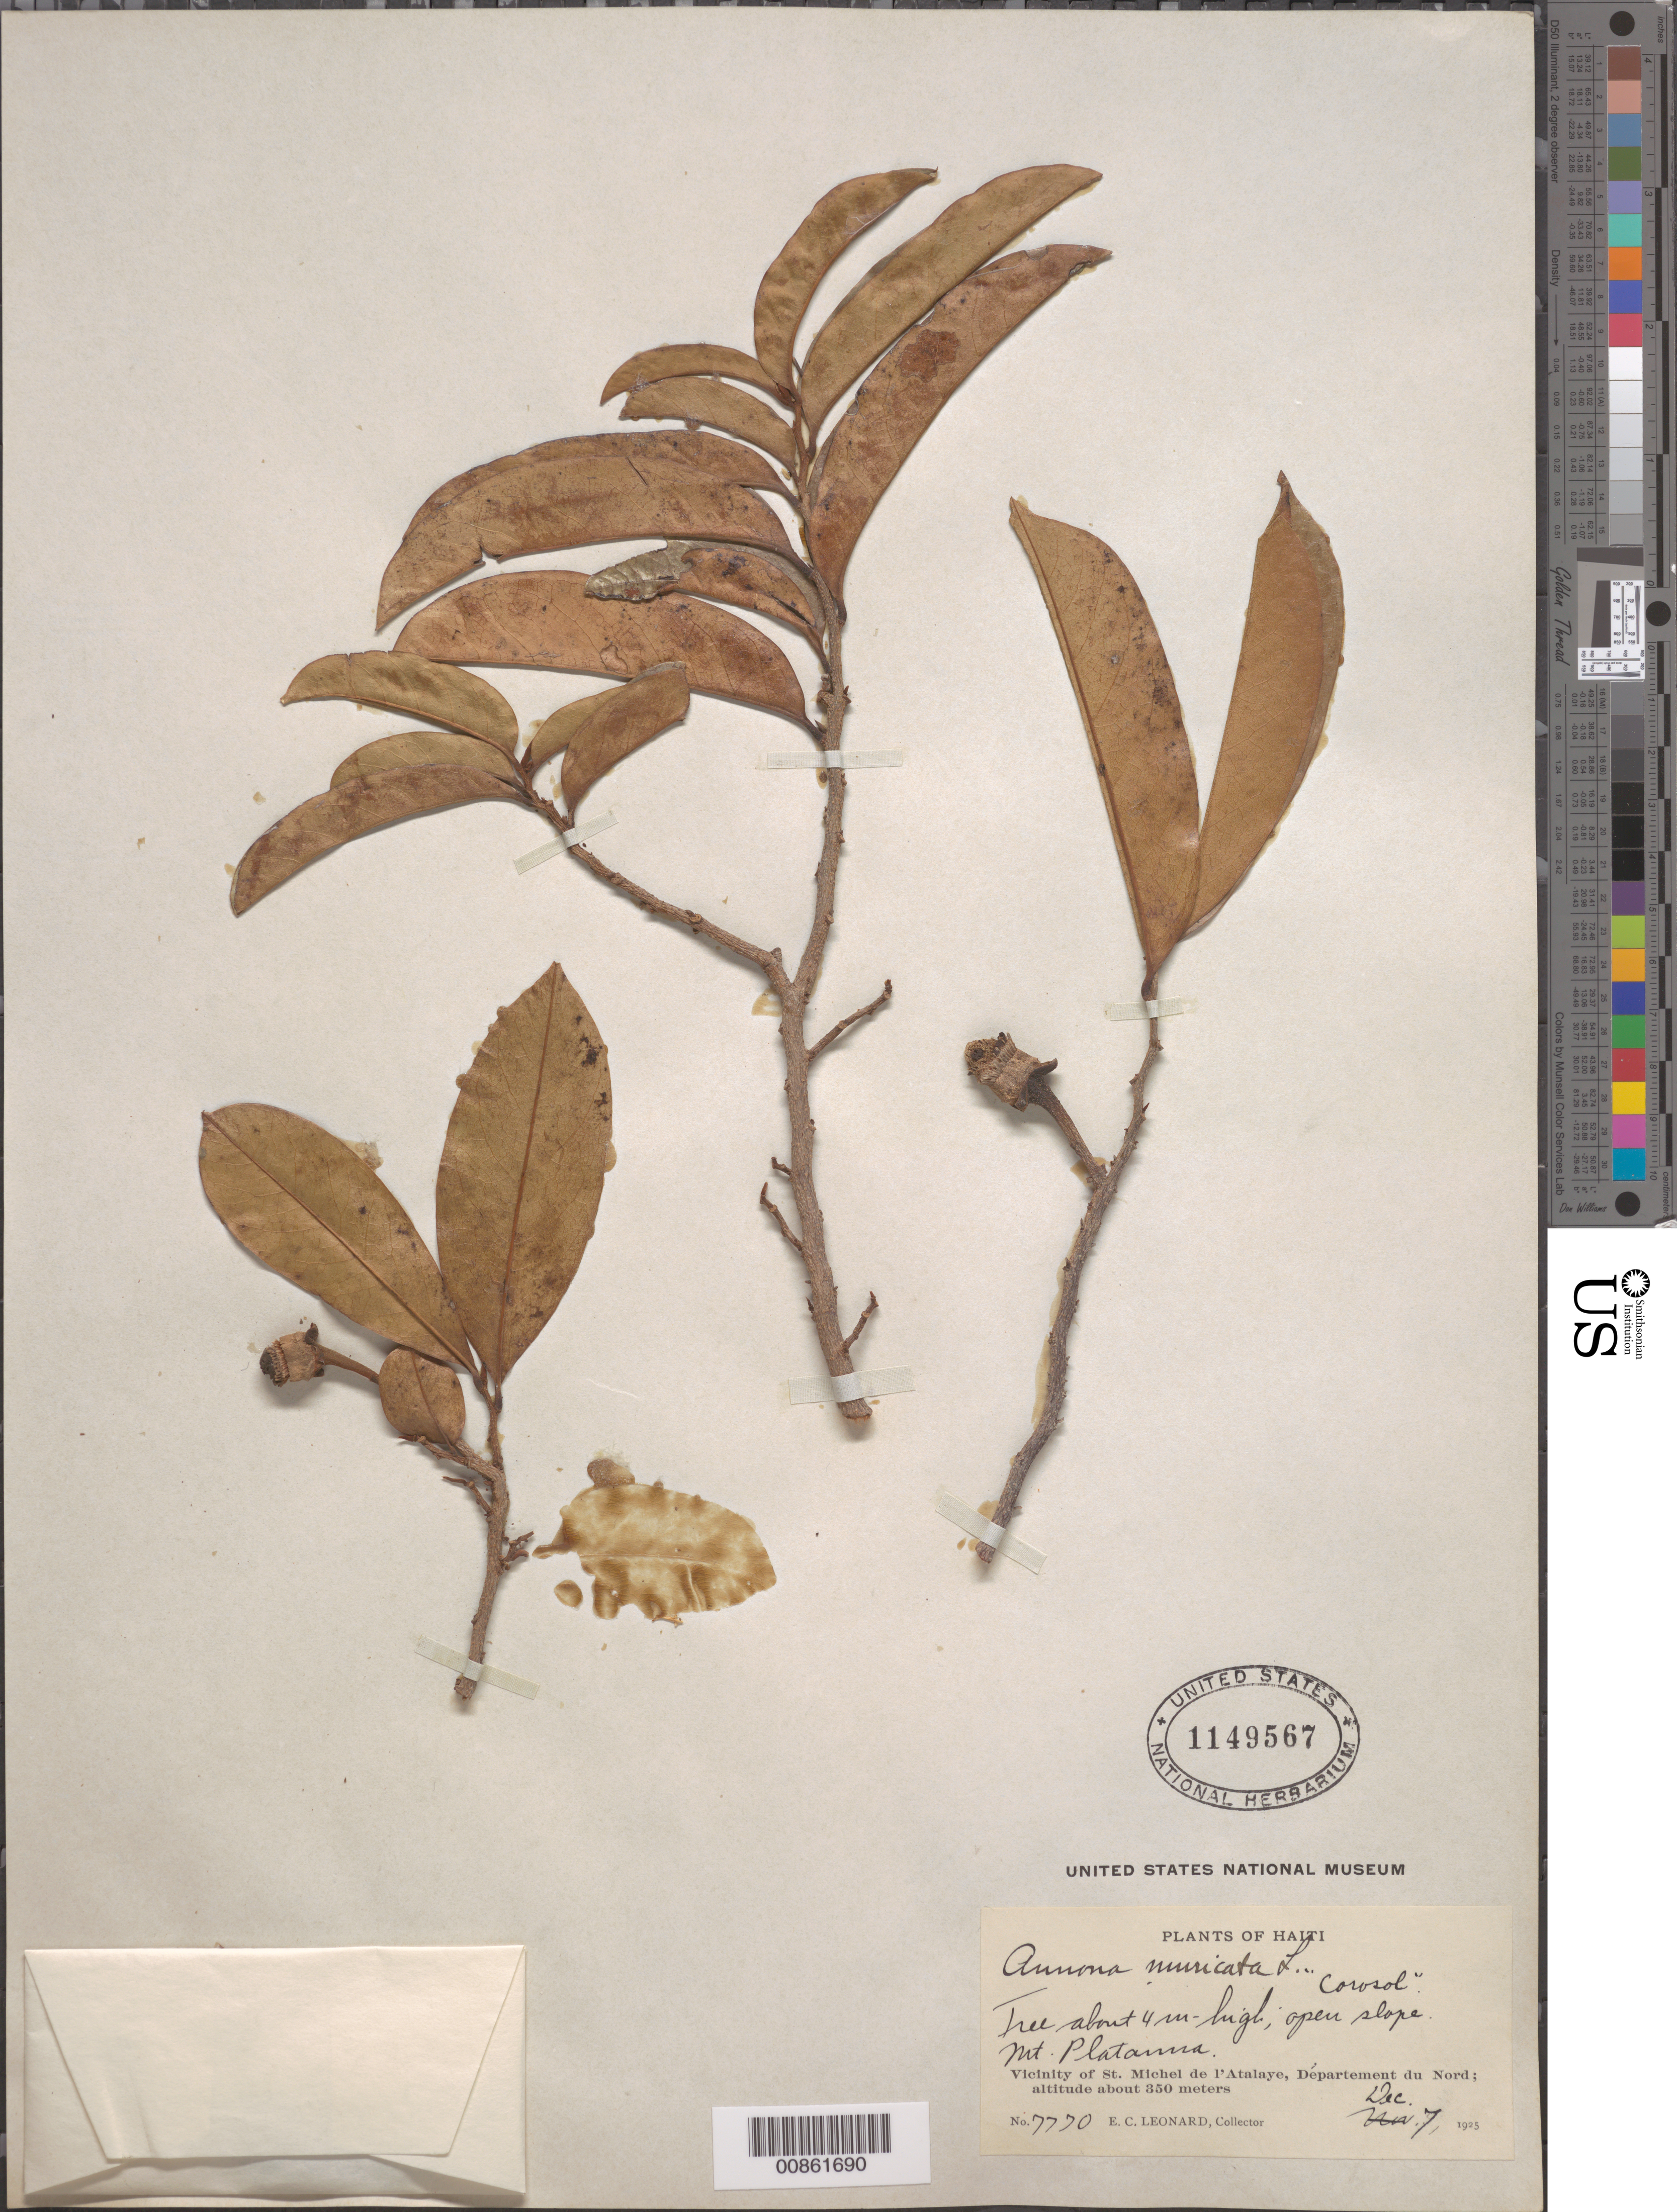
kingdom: Plantae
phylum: Tracheophyta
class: Magnoliopsida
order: Magnoliales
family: Annonaceae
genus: Annona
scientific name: Annona muricata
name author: L.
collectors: E. C. Leonard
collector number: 7770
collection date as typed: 07 Dec 1925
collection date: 1925-12-07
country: Haiti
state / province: Nord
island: Hispaniola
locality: Vicinity of St. Michel de l'Atalaye, Mt. Platanna.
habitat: Open slope.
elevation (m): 350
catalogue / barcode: US 1149567